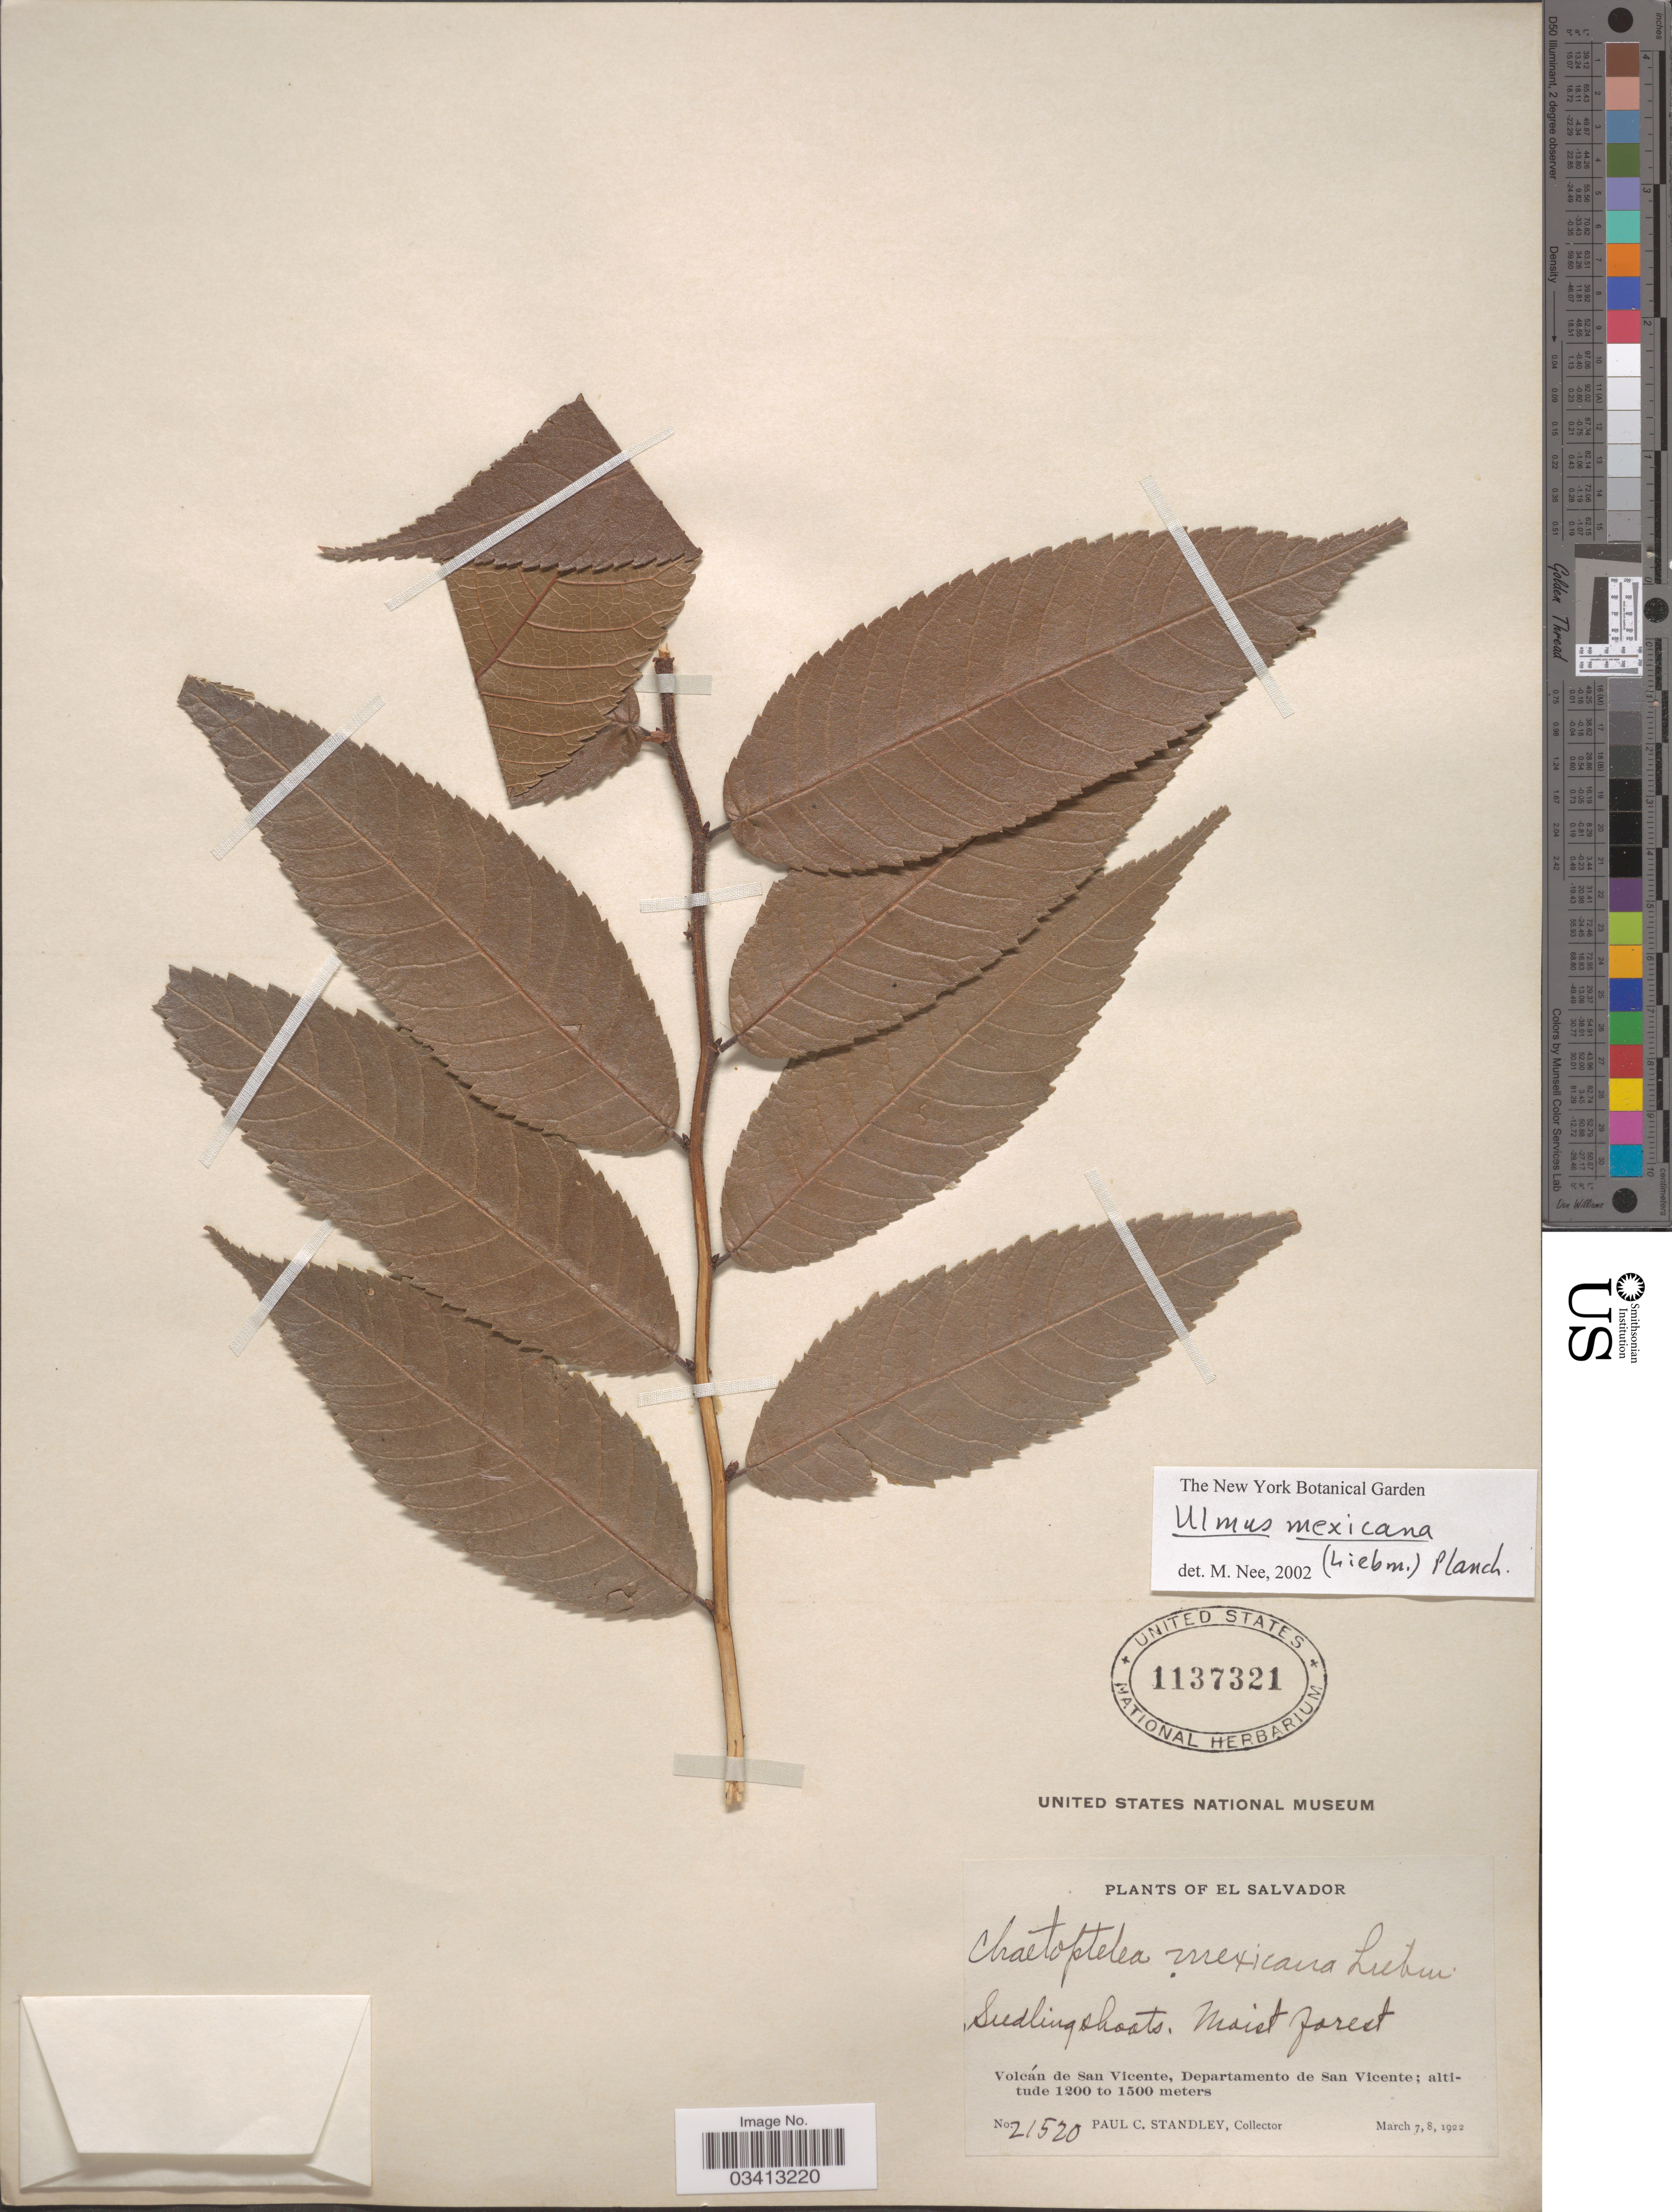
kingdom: Plantae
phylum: Tracheophyta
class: Magnoliopsida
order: Rosales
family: Ulmaceae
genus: Ulmus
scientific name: Ulmus mexicana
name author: (Liebm.) Planch.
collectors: P. C. Standley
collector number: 21520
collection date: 1922-03-07/1922-03-08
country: El Salvador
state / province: San Vincente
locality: Volcán de San Vicente, Departamento de San Vicente.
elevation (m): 1200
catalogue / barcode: US 1137321